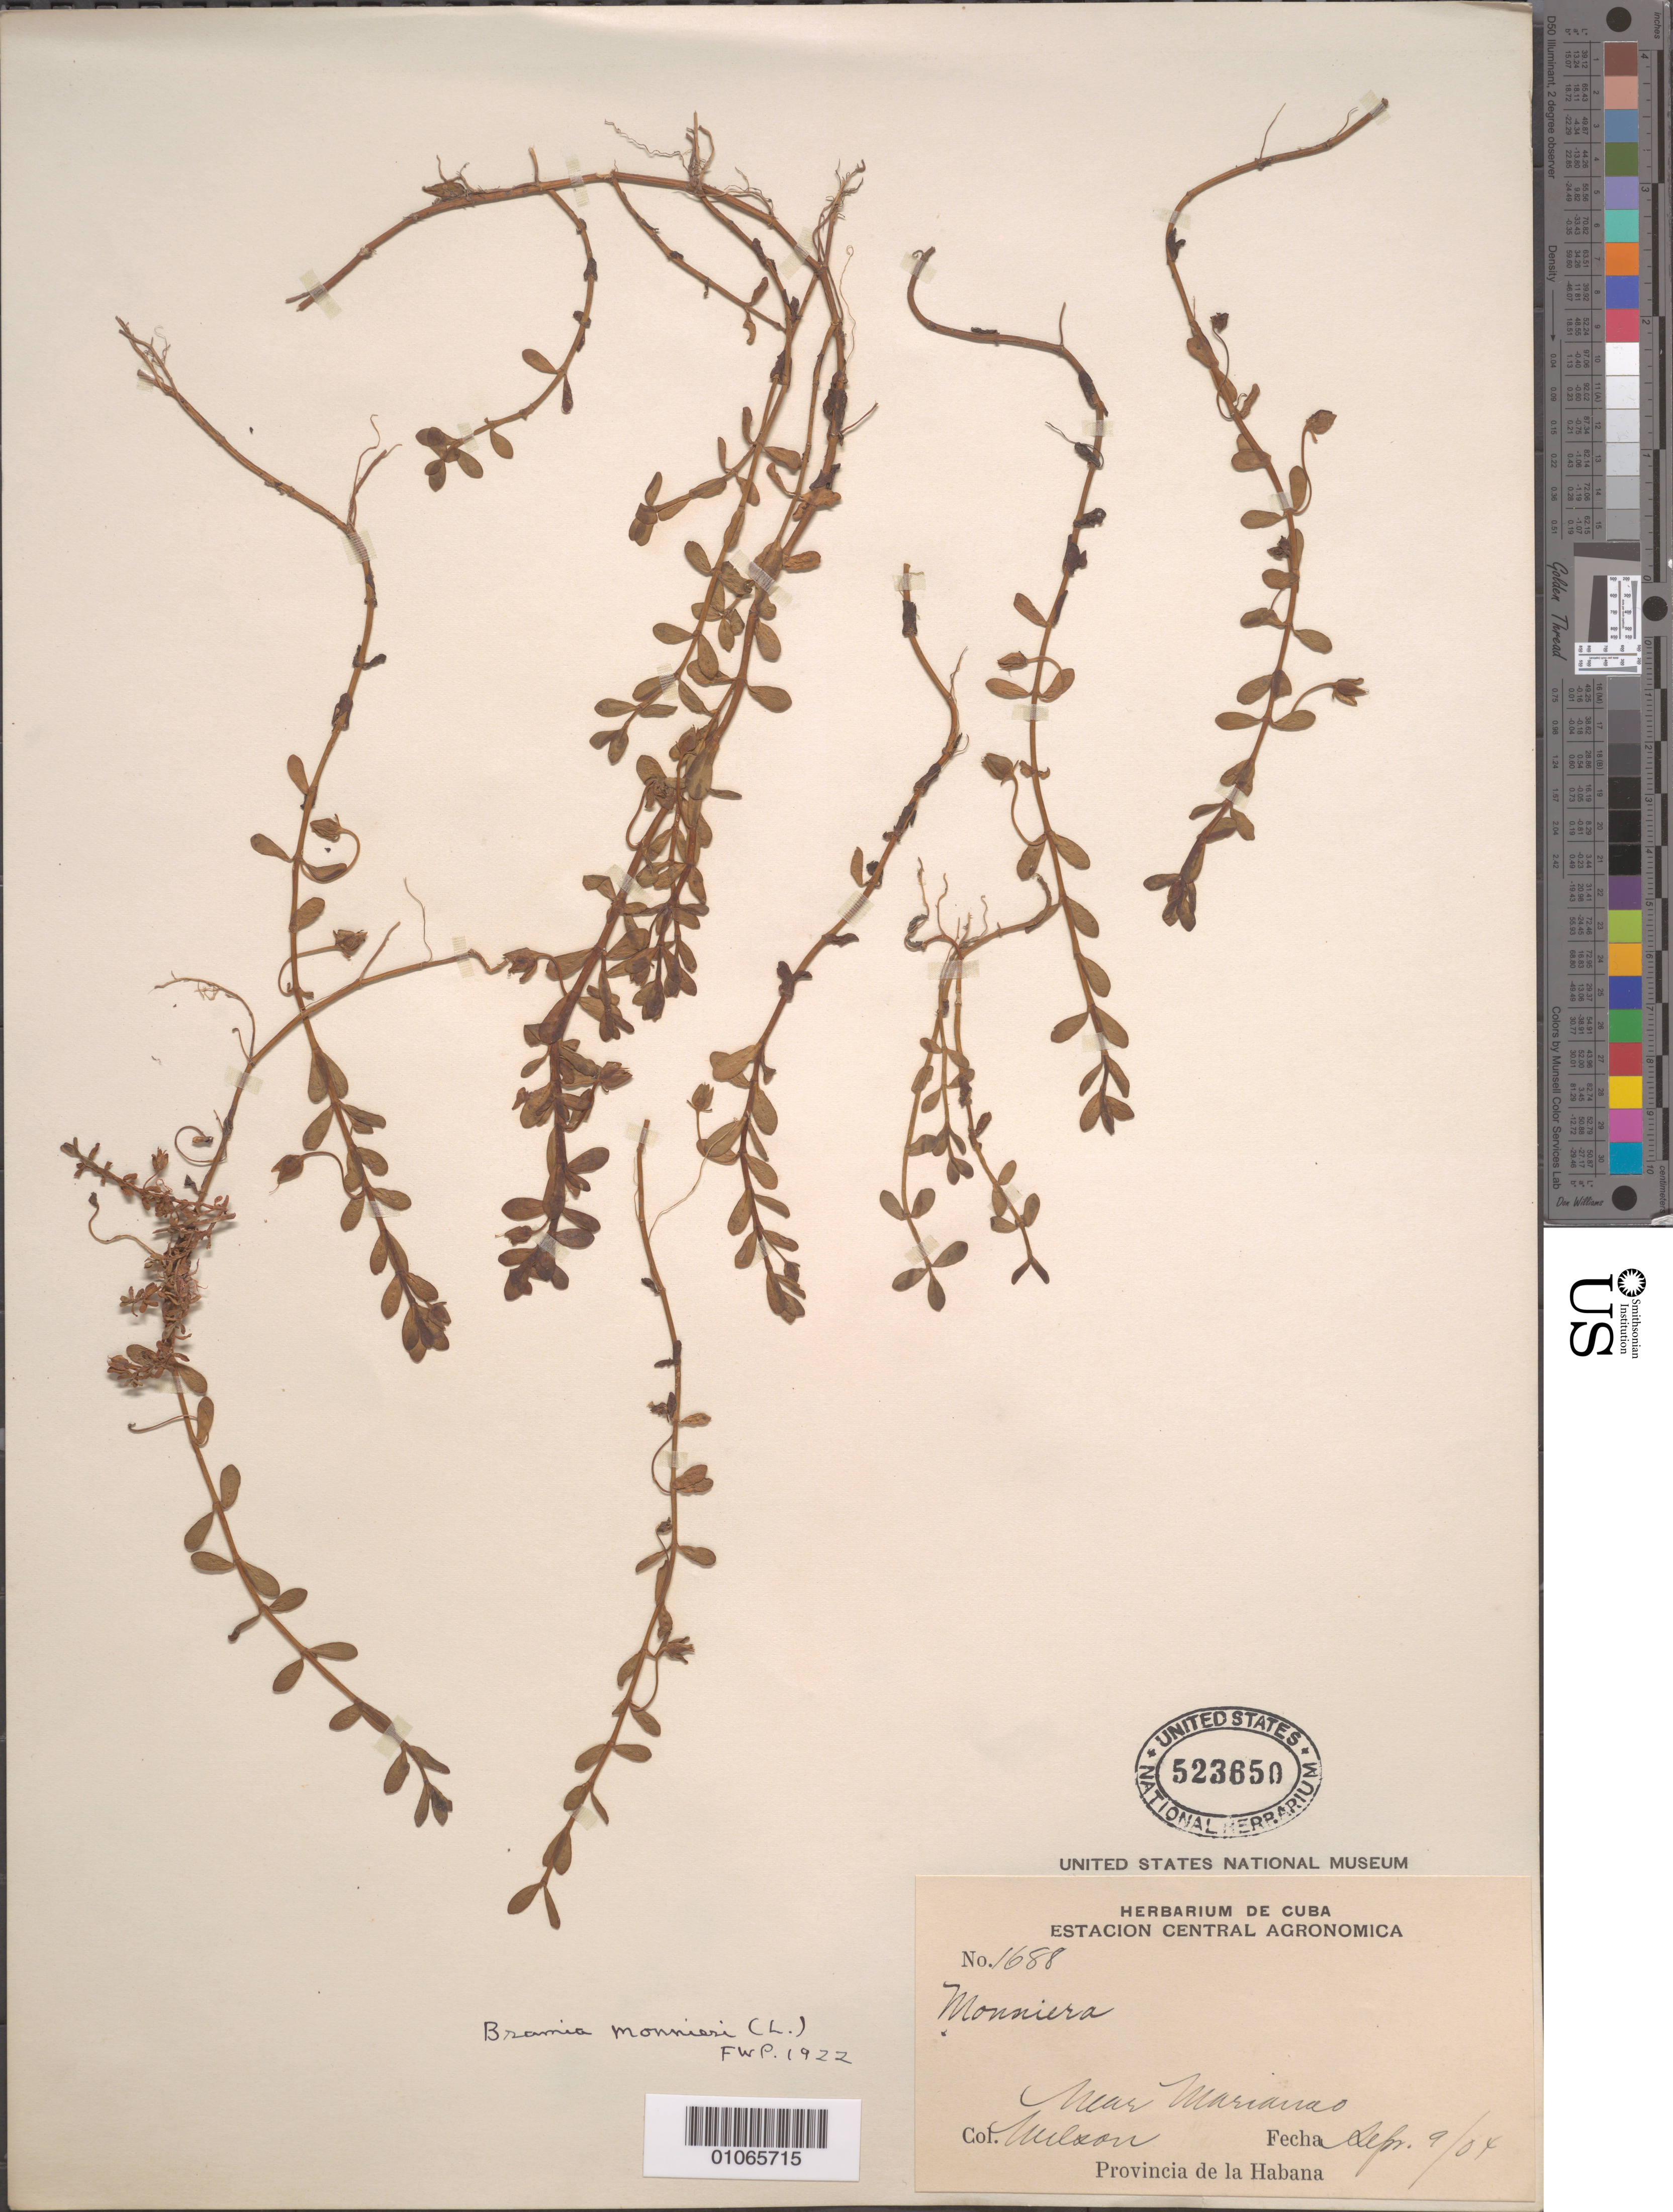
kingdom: Plantae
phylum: Tracheophyta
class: Magnoliopsida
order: Lamiales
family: Plantaginaceae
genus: Bacopa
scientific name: Bacopa monnieri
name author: (L.) Pennell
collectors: -- Wilson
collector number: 1688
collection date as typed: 09 Sep 1904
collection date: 1904-09-09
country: Cuba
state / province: La Habana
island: Cuba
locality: Near Marianas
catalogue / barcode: US 523650